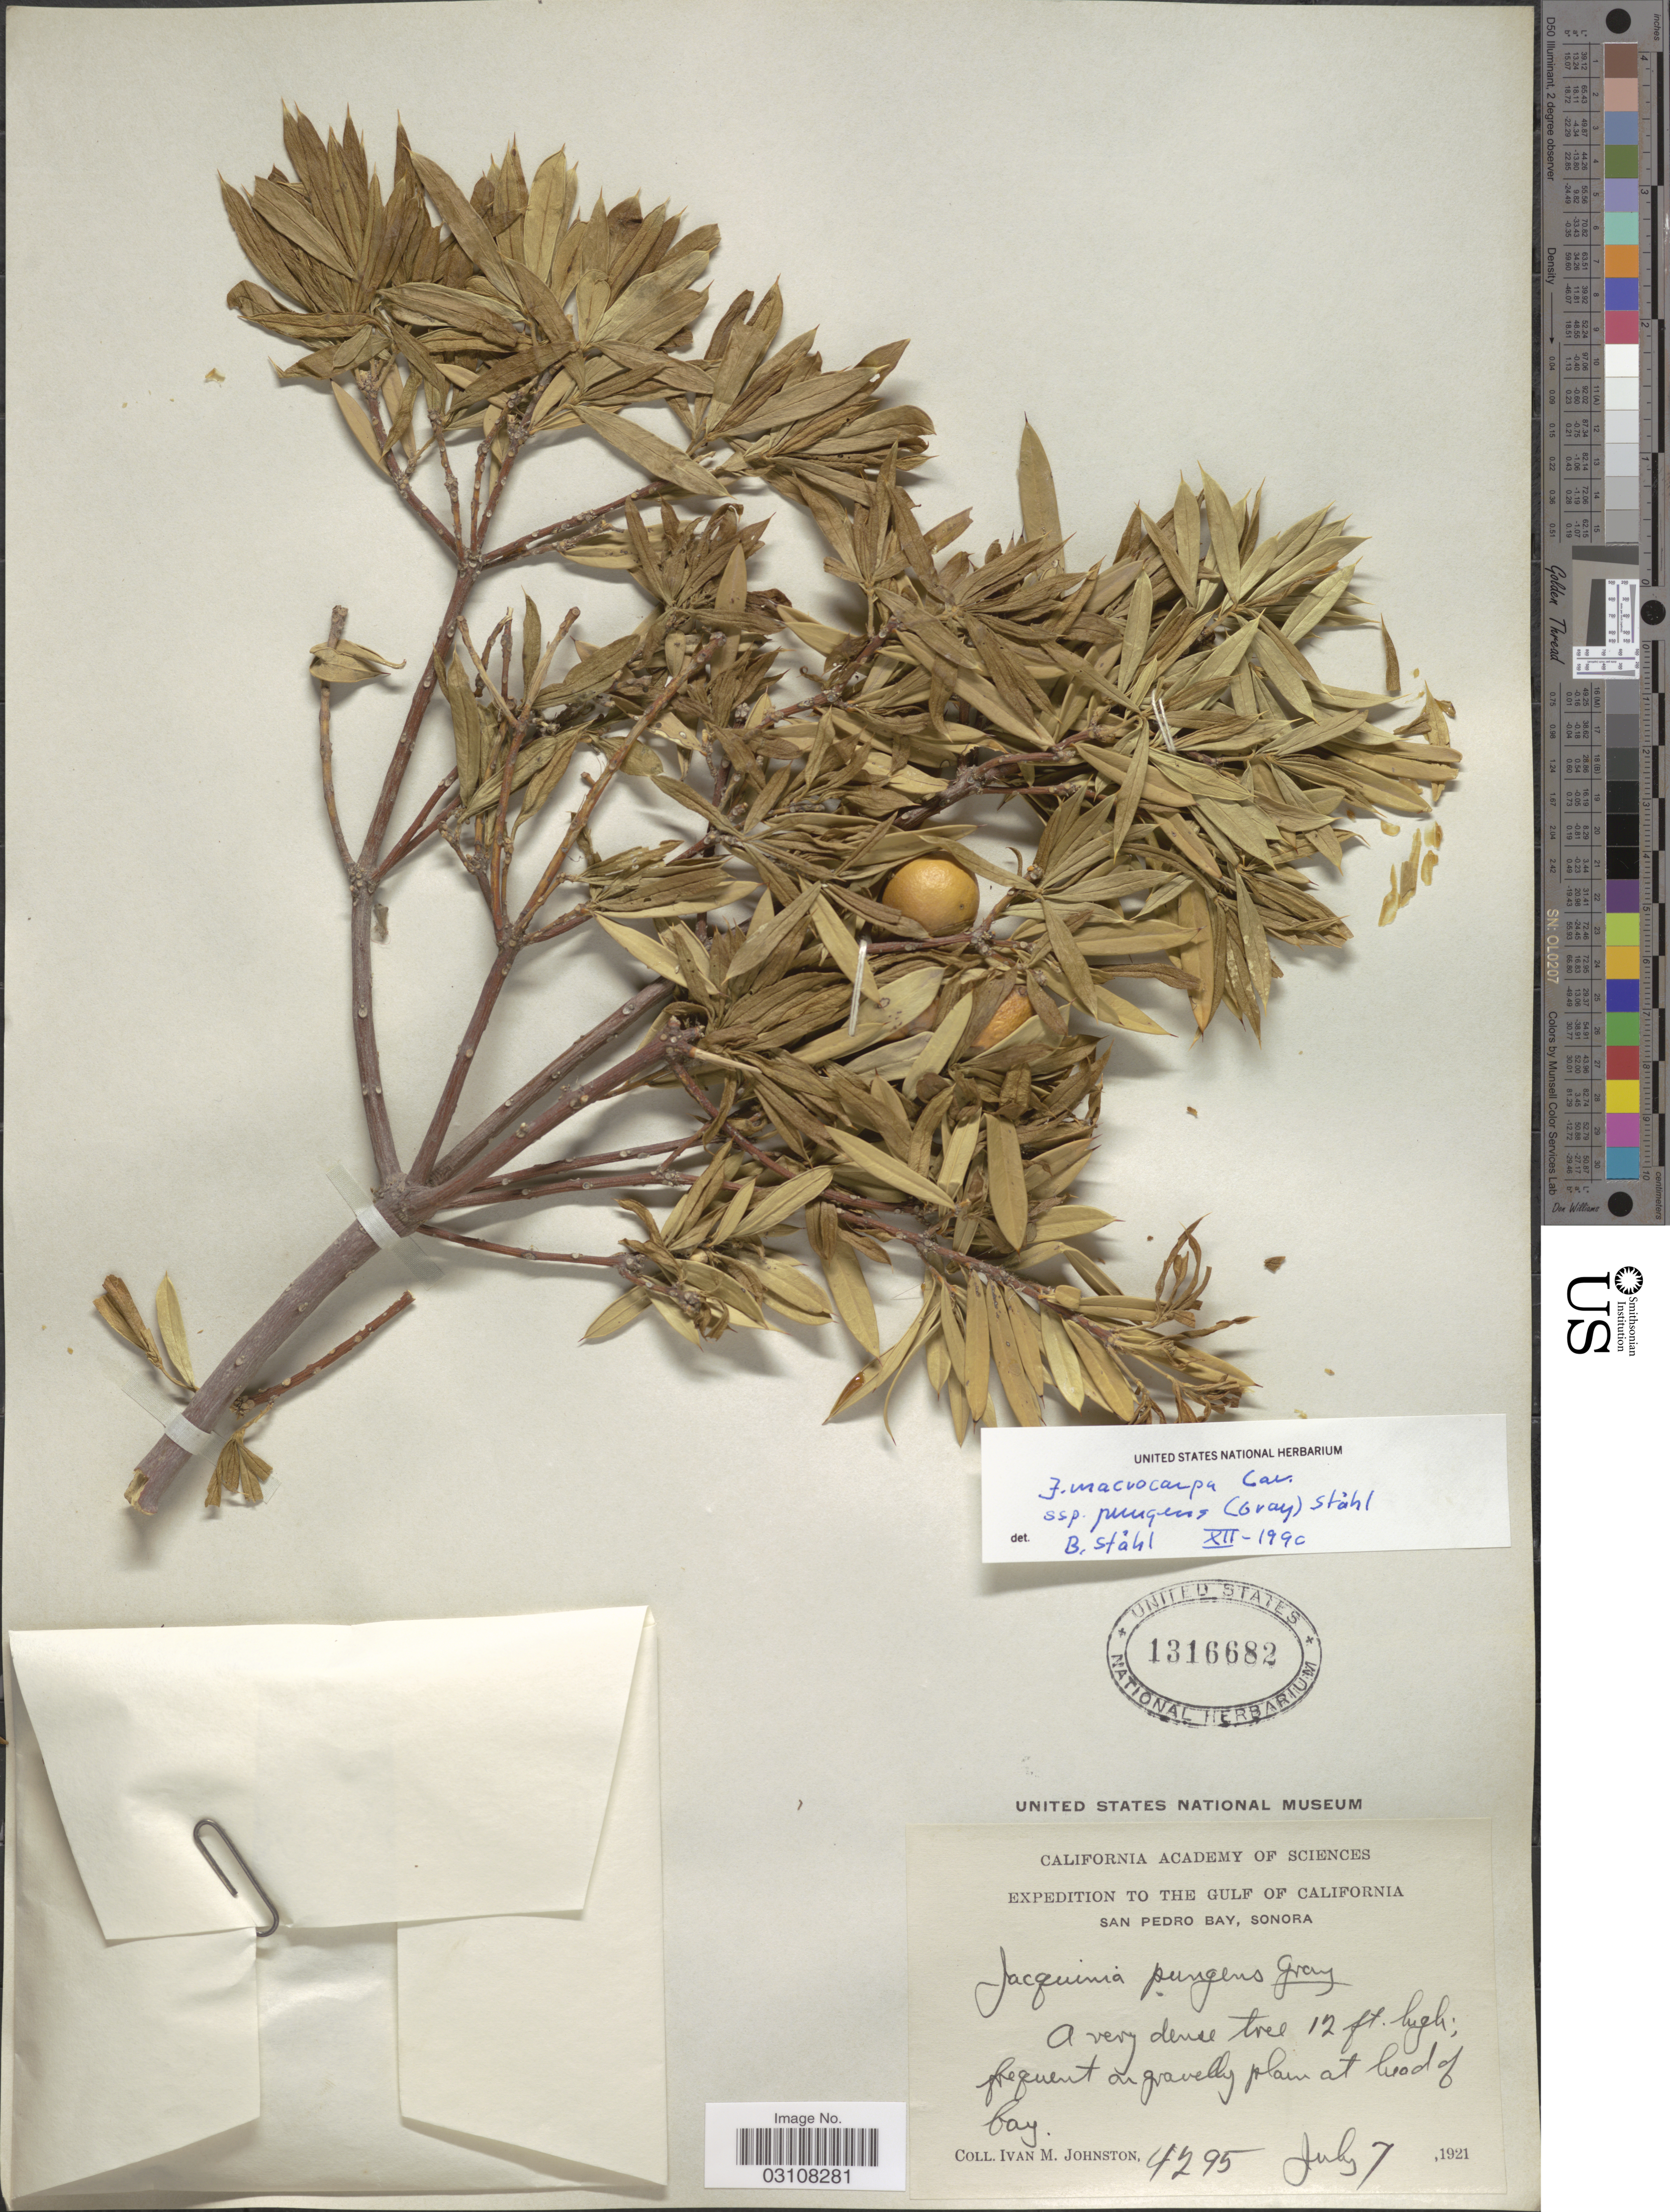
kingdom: Plantae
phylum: Tracheophyta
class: Magnoliopsida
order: Ericales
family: Primulaceae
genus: Jacquinia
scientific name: Jacquinia macrocarpa subsp. pungens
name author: Cav.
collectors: I.M. Johnston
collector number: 4295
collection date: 1921-07-07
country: Mexico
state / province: Sonora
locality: The Gulf of California. San Pedro Bay.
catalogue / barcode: US 1316682